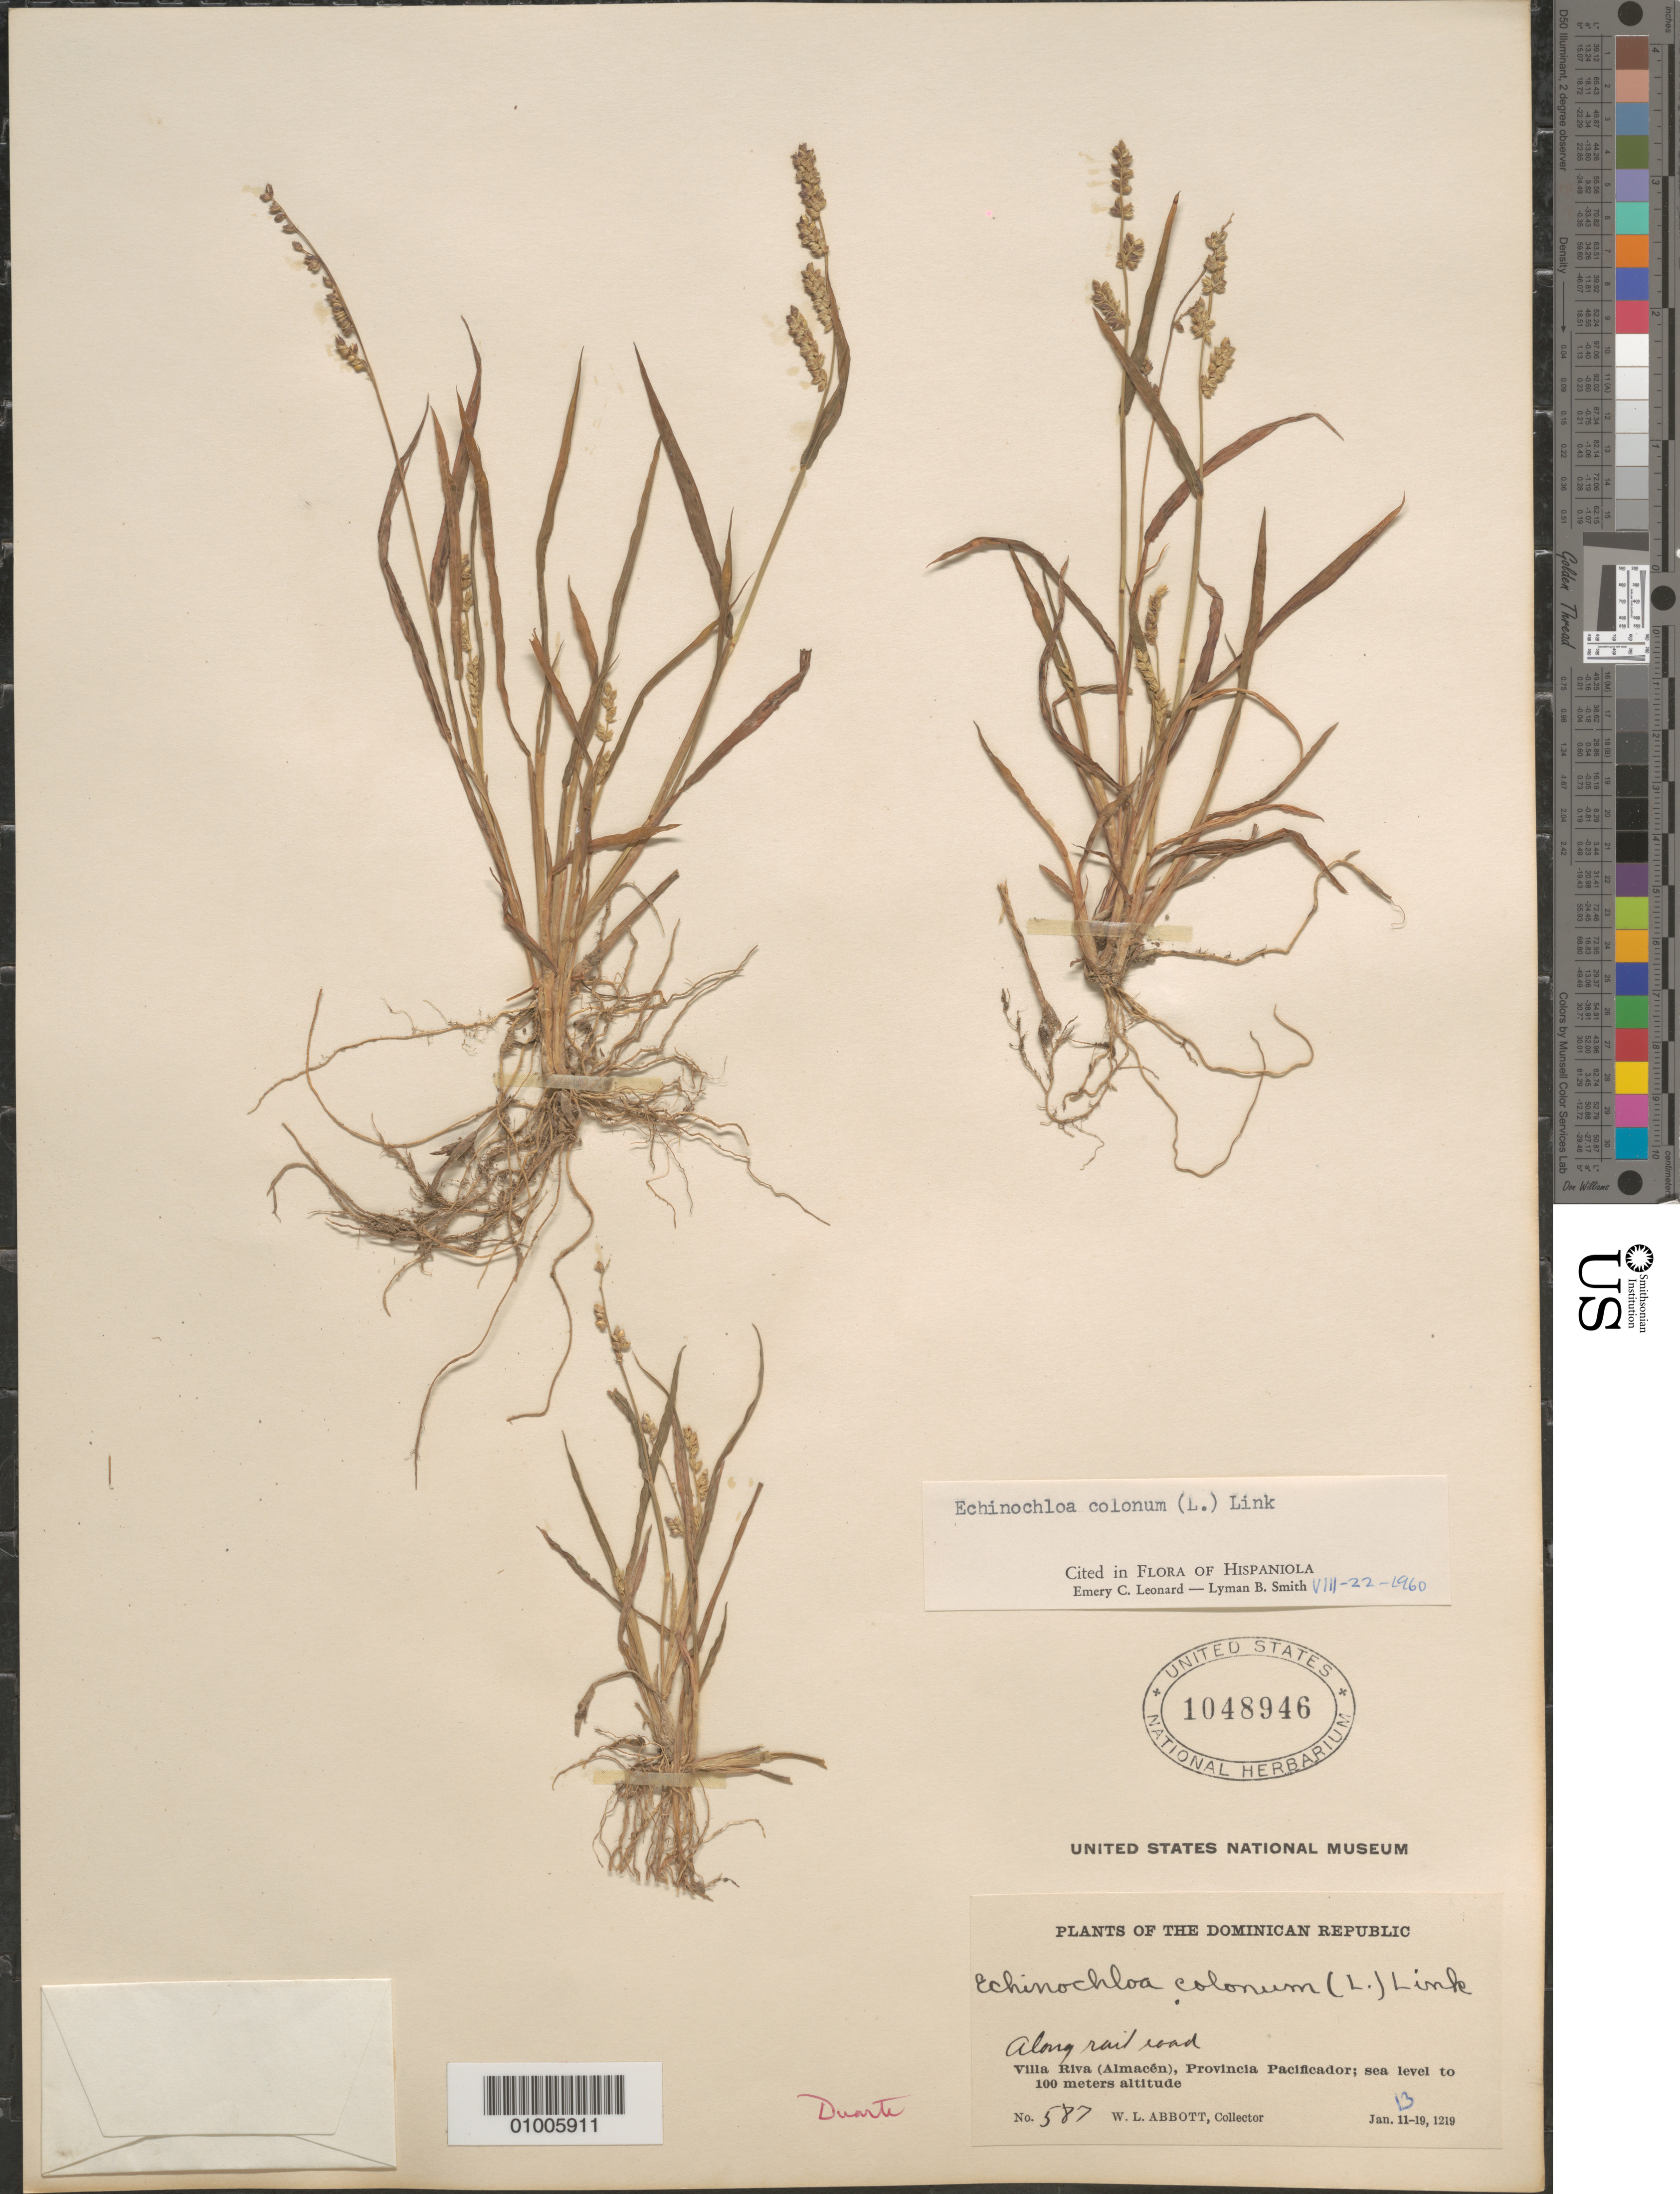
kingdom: Plantae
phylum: Tracheophyta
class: Liliopsida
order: Poales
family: Poaceae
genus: Echinochloa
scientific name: Echinochloa colona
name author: (L.) Link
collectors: W. L. Abbott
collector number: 587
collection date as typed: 13 Jan 1921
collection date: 1921-01-13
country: Dominican Republic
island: Hispaniola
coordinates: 0 N, 0 E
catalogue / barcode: US 1048946